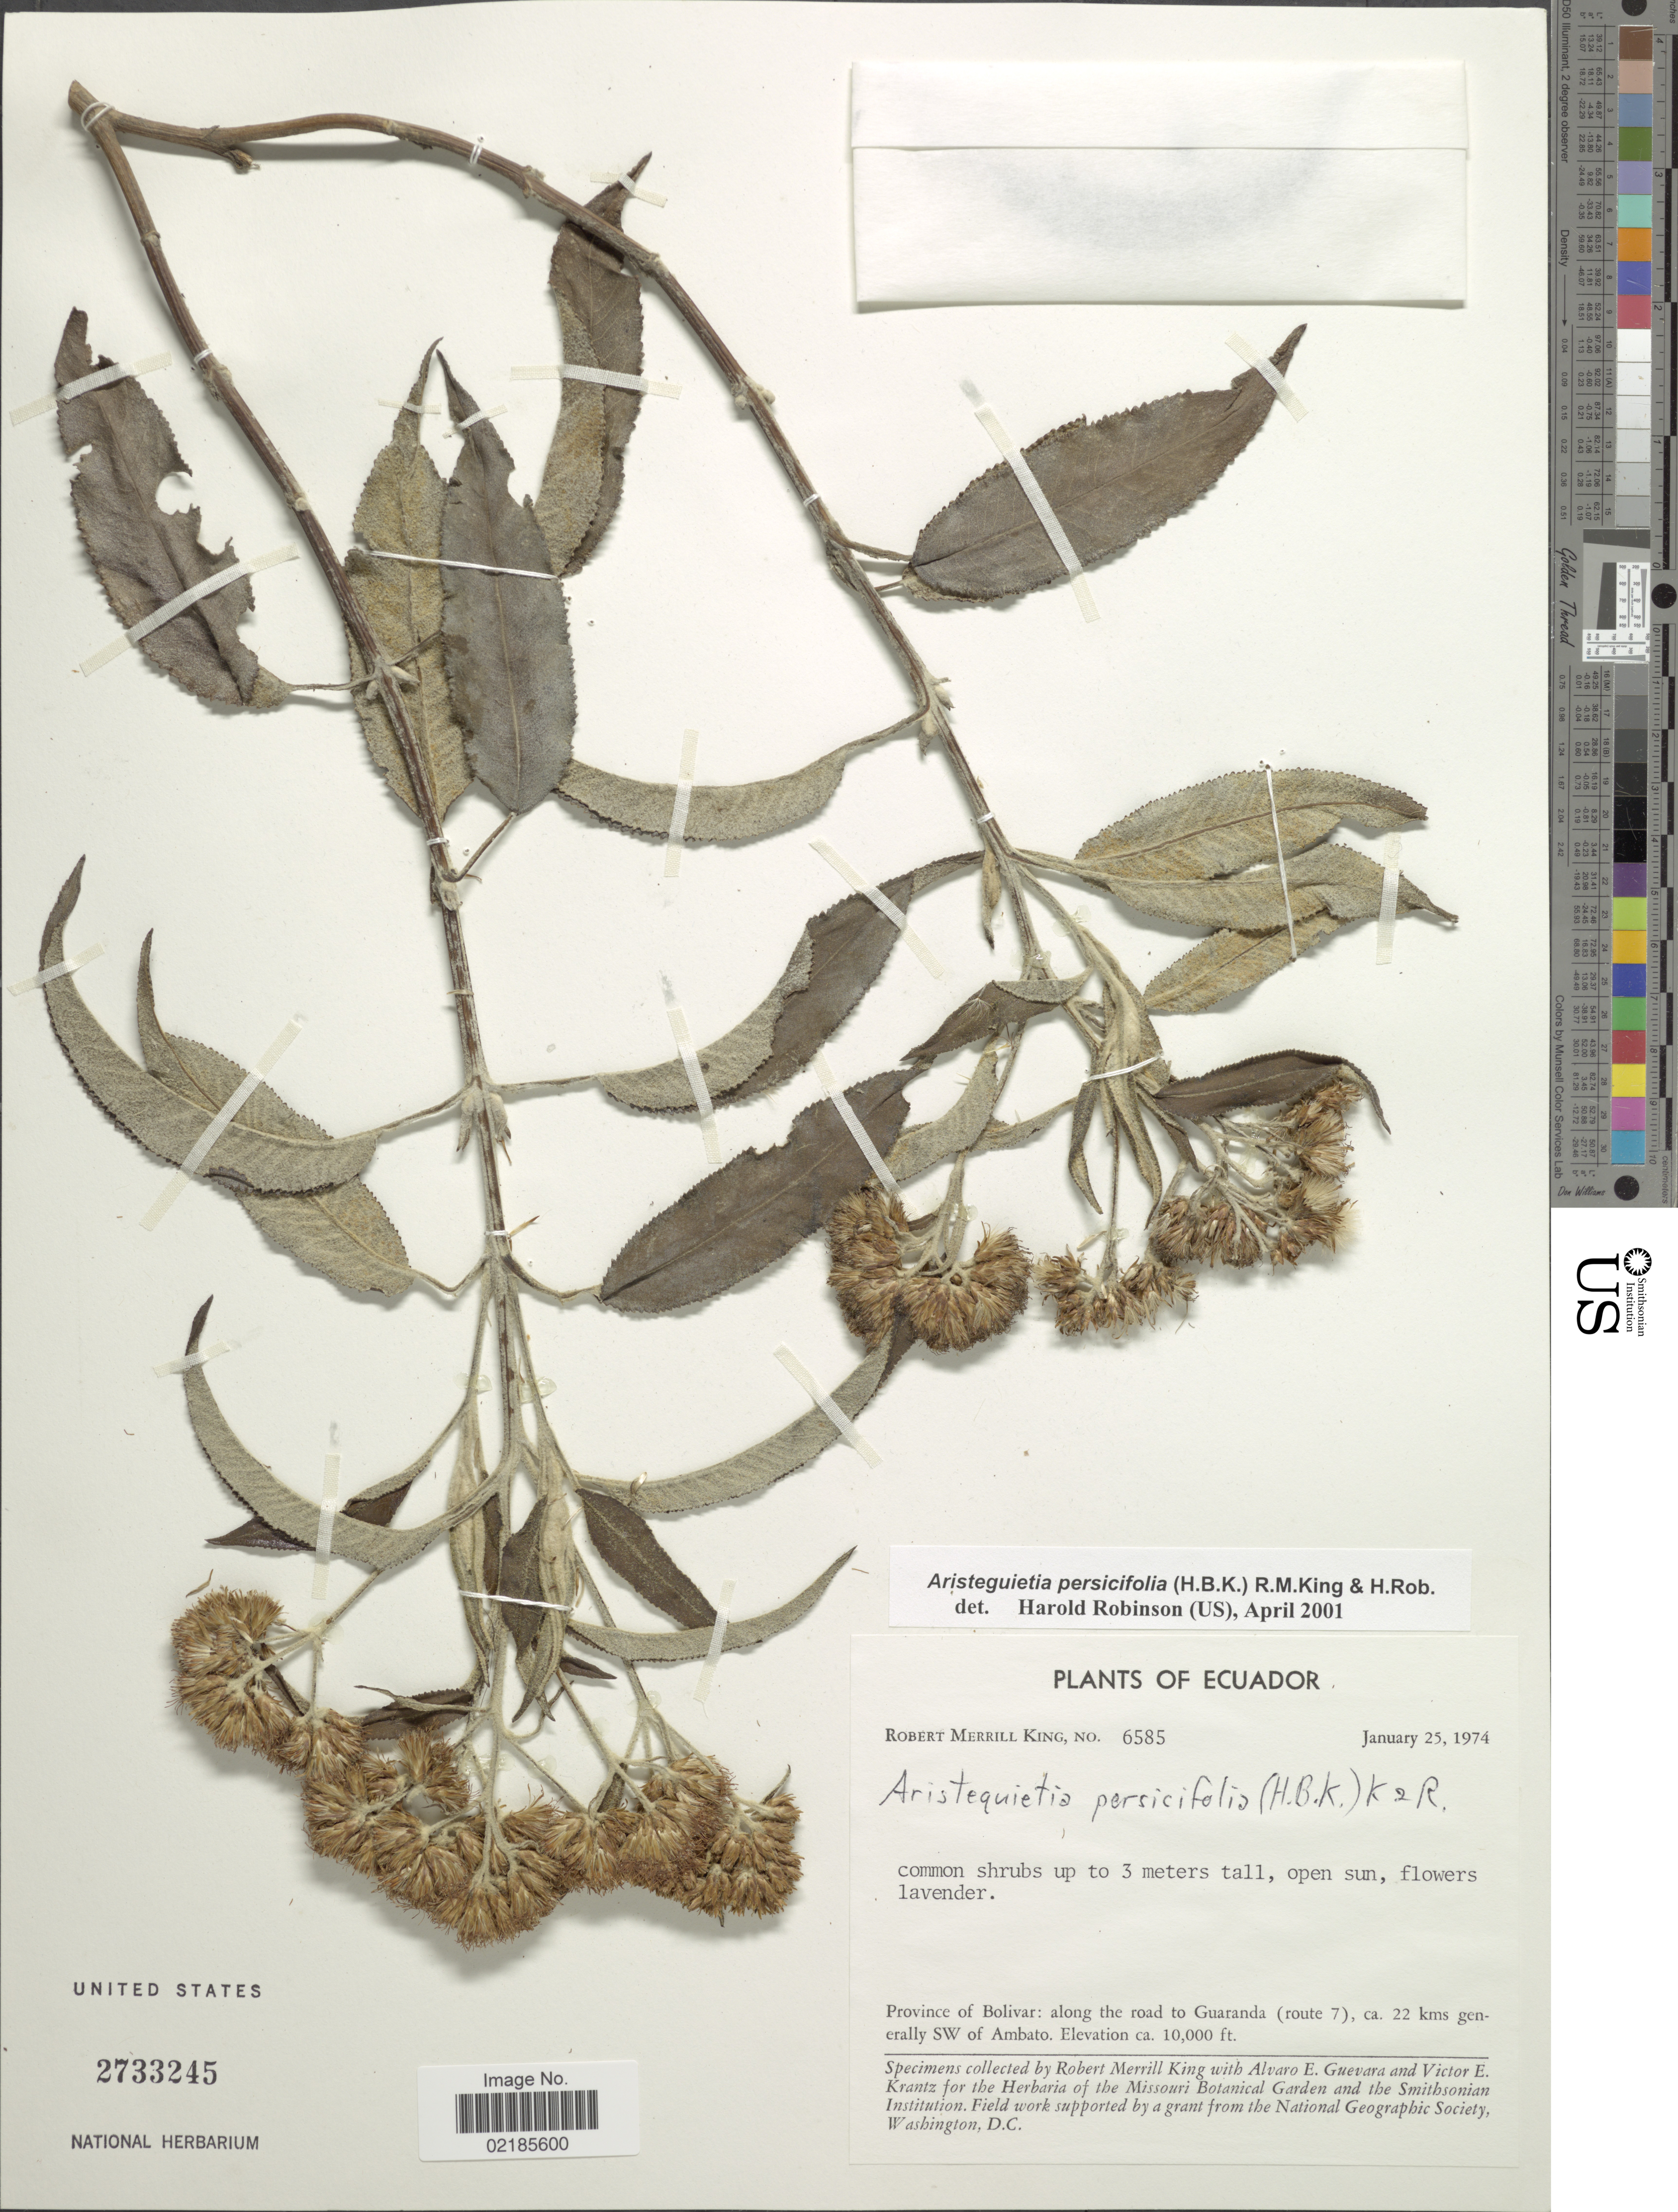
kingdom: Plantae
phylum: Tracheophyta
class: Magnoliopsida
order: Asterales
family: Asteraceae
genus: Aristeguietia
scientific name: Aristeguietia persicifolia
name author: (Kunth) R.M. King & H. Rob.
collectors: R. M. King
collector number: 6585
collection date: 1974-01-25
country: Ecuador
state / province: Bolívar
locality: Along the road to Guaranda (route7), ca 22 kms generally SW of Ambato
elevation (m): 3048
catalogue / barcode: US 2733245